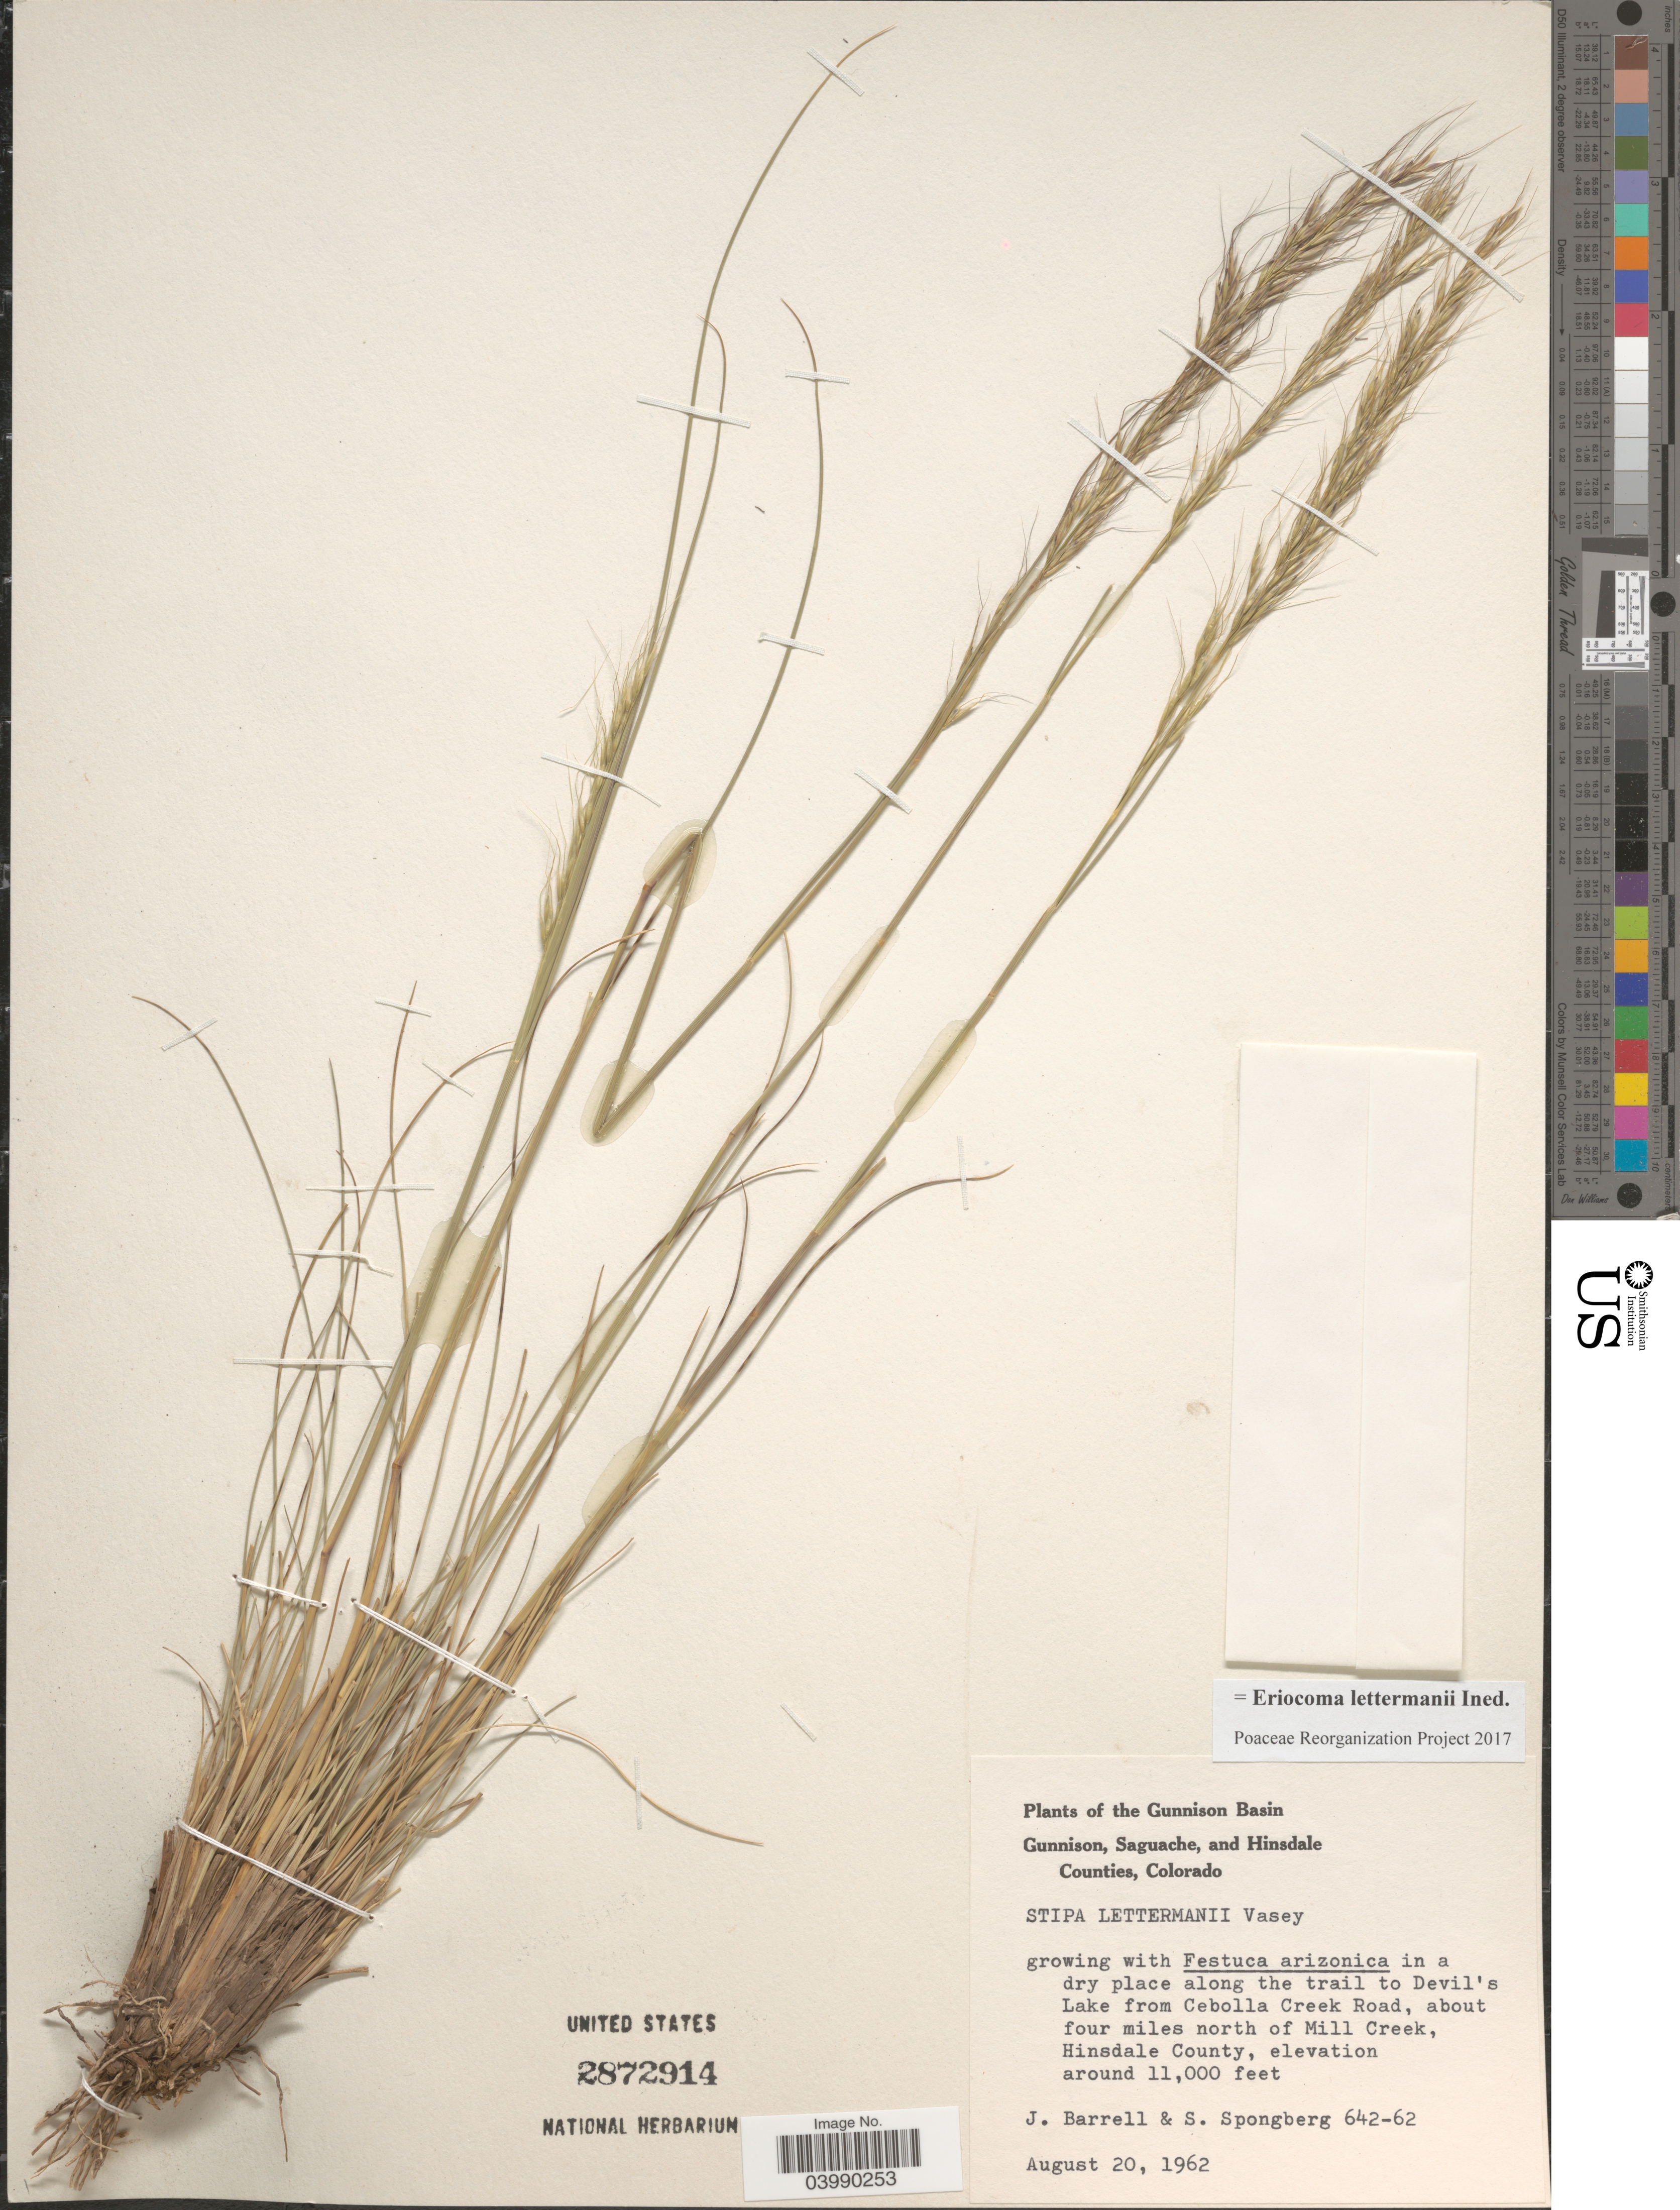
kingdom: Plantae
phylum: Tracheophyta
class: Liliopsida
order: Poales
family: Poaceae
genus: Eriocoma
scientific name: Eriocoma lettermanii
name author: (Vasey) Romasch.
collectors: J. Barrell & S. A.Spongberg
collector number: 642-62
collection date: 1962-08-20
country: United States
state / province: Colorado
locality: The Gunnison Basin. Along the trail to Devil's Lake from Cebolla Creek Road, about four miles north of Mill Creek, Hinsdale County.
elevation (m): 3353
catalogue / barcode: US 2872914